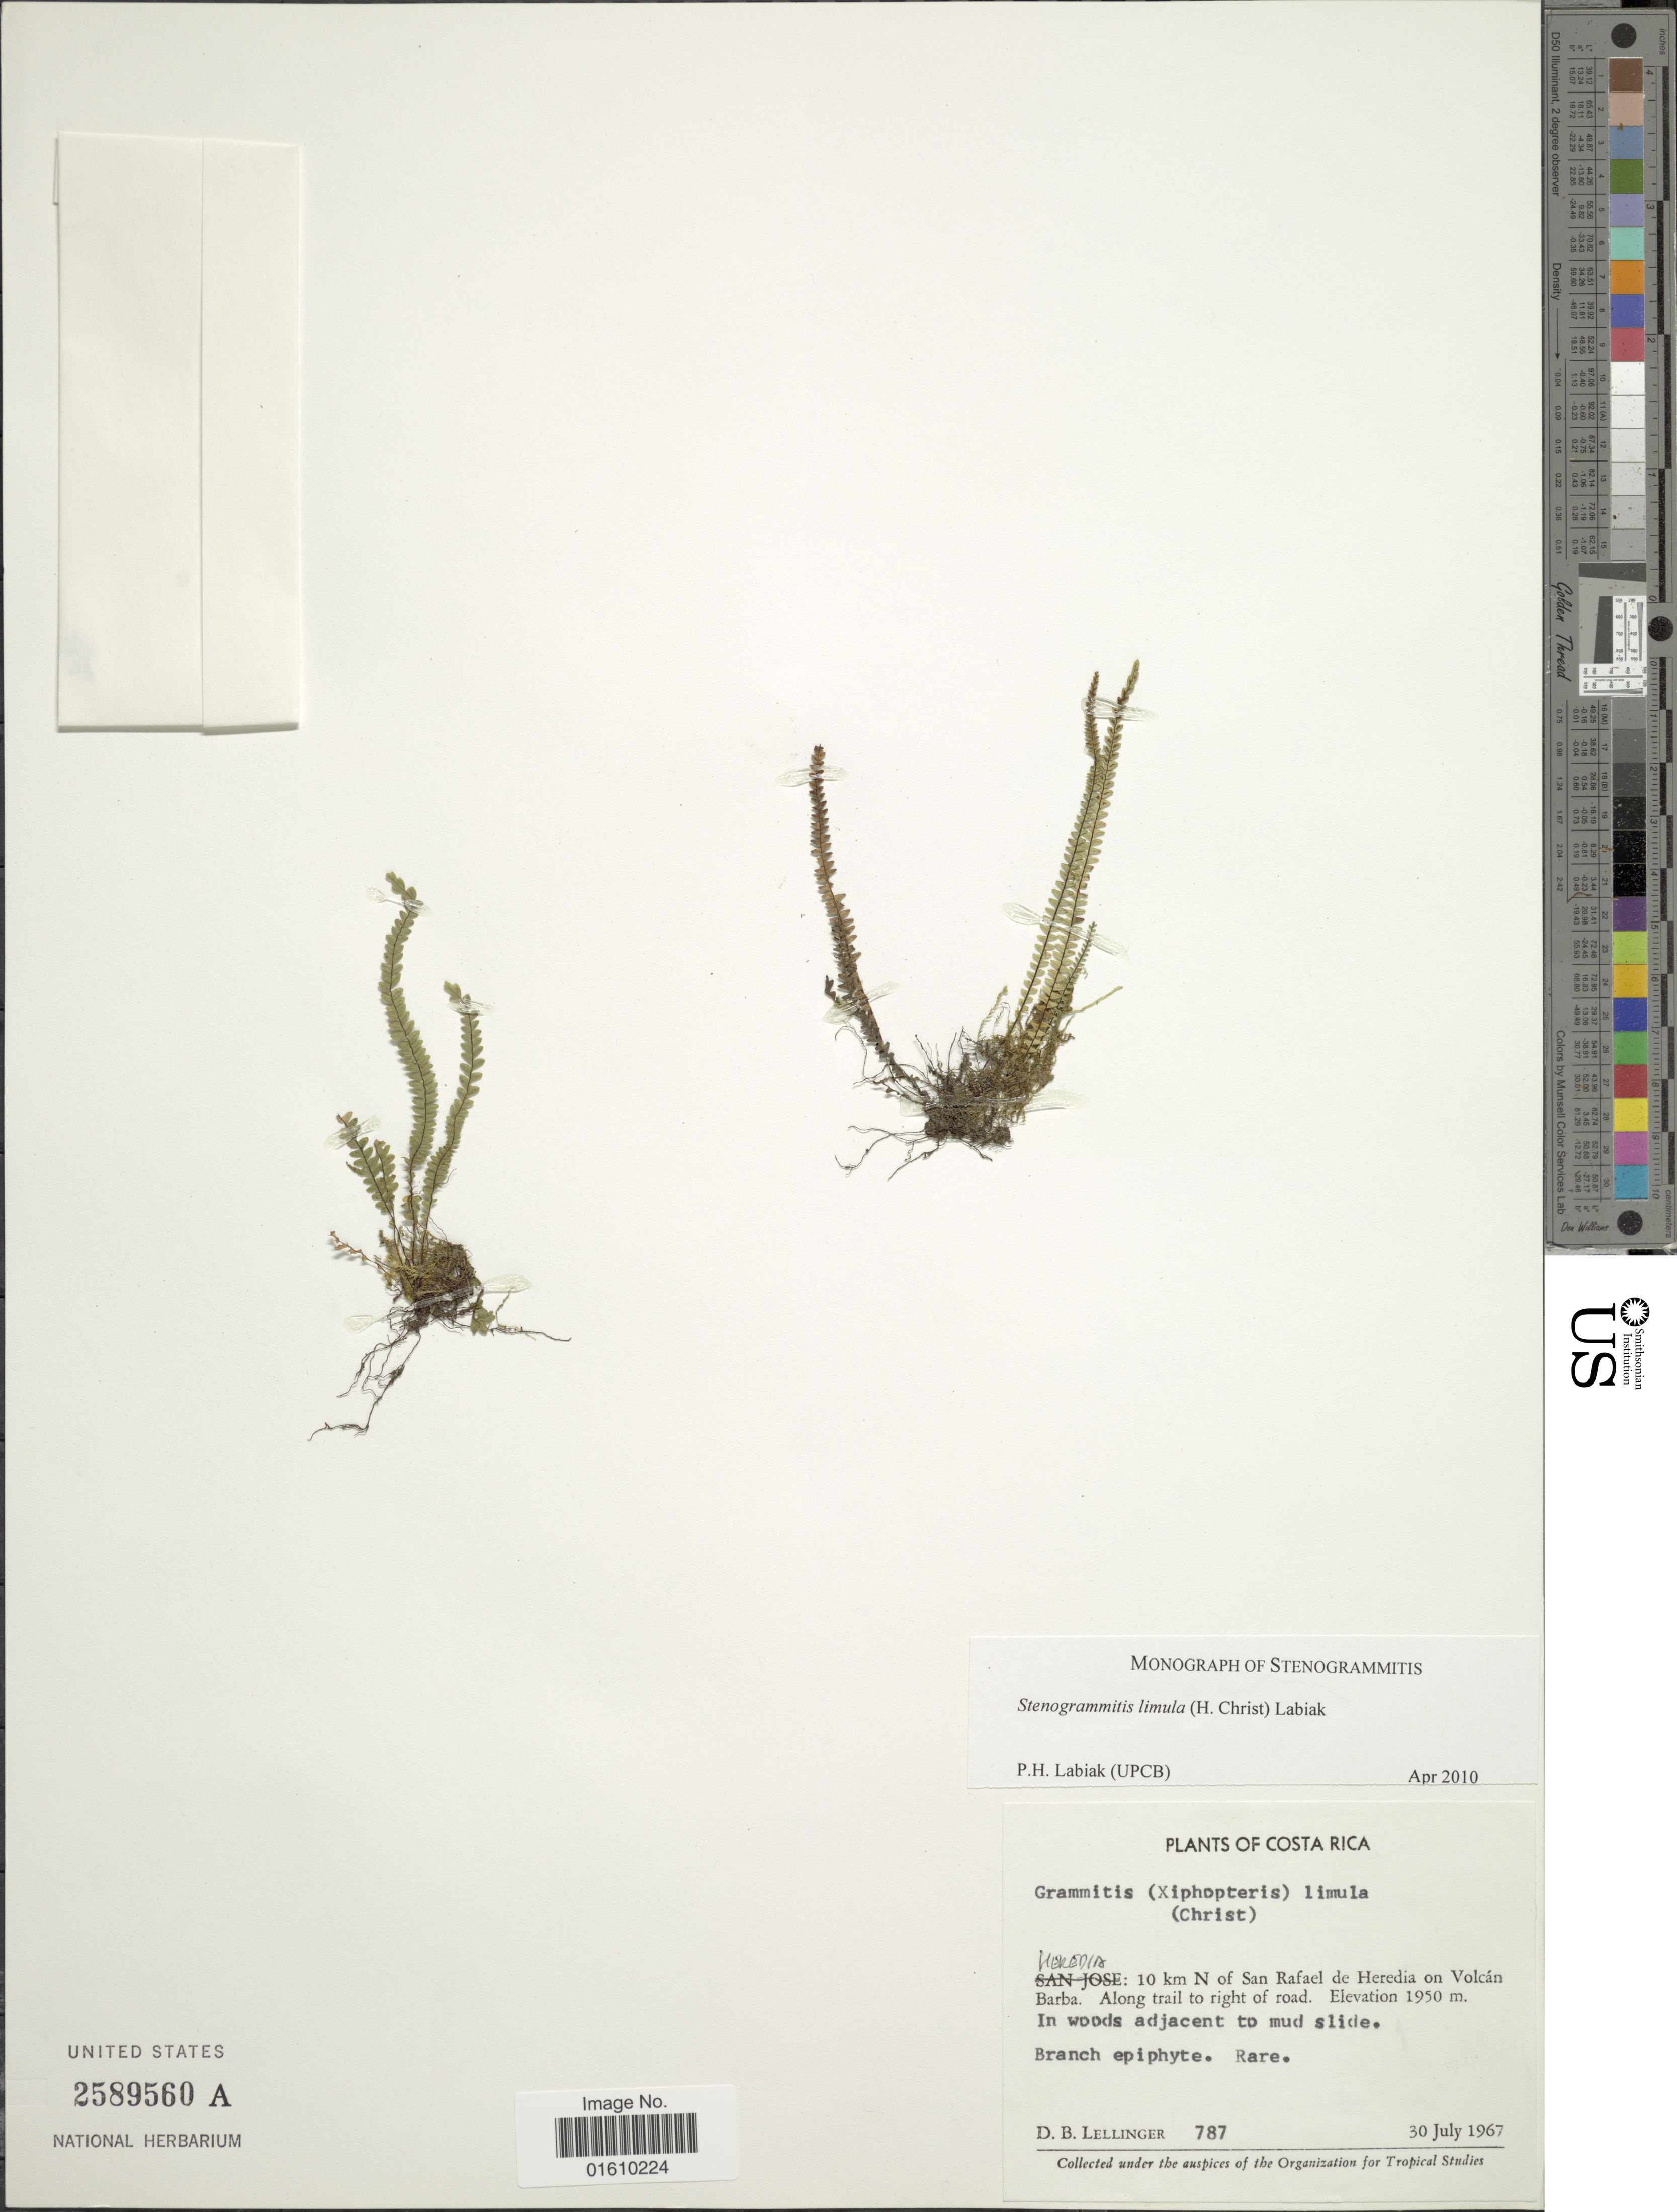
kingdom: Plantae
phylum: Tracheophyta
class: Polypodiopsida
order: Polypodiales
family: Polypodiaceae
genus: Stenogrammitis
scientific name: Stenogrammitis limula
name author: (Christ) Labiak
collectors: D. B. Lellinger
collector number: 787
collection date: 1967-07-30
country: Costa Rica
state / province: Heredia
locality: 10 km N of San Rafael de Heredia on Volcán Barba, Along trail to right of road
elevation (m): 1950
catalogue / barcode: US 2589560A